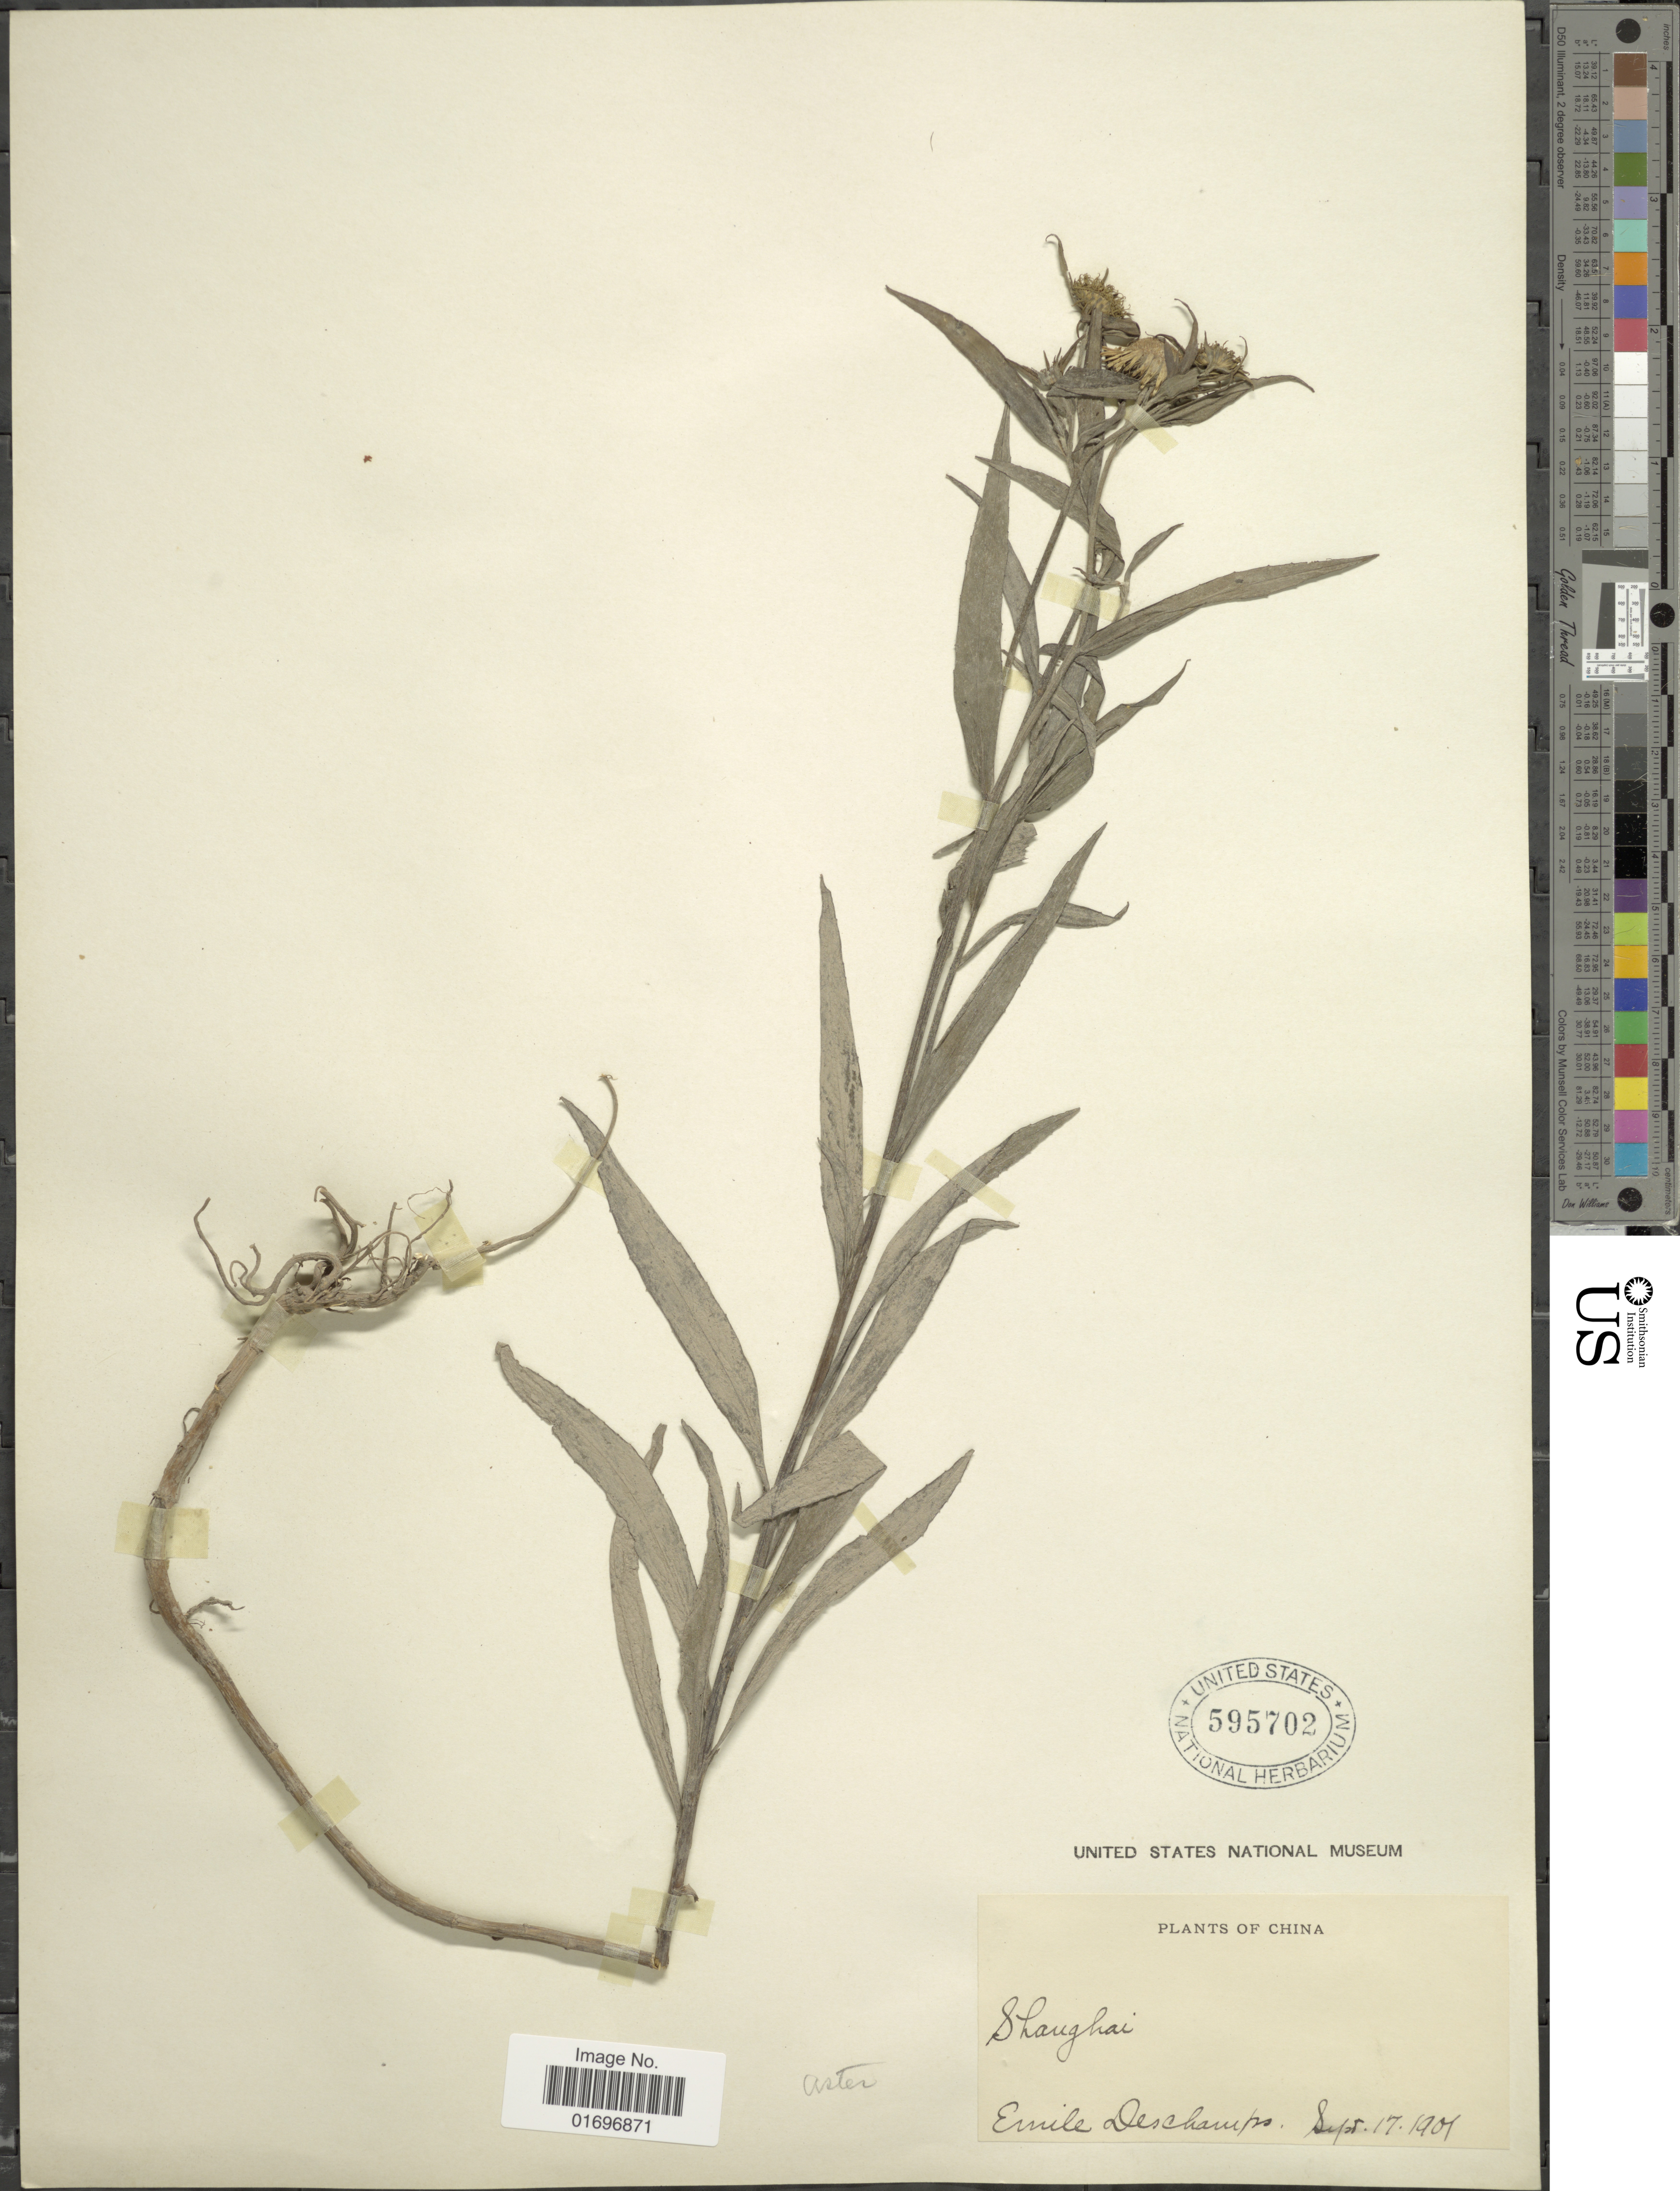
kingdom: Plantae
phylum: Tracheophyta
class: Magnoliopsida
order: Asterales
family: Asteraceae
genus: Aster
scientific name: Aster sp.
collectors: E. Deschamps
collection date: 1901-09-17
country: China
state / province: Shanghai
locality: Shanghai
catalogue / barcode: US 595702